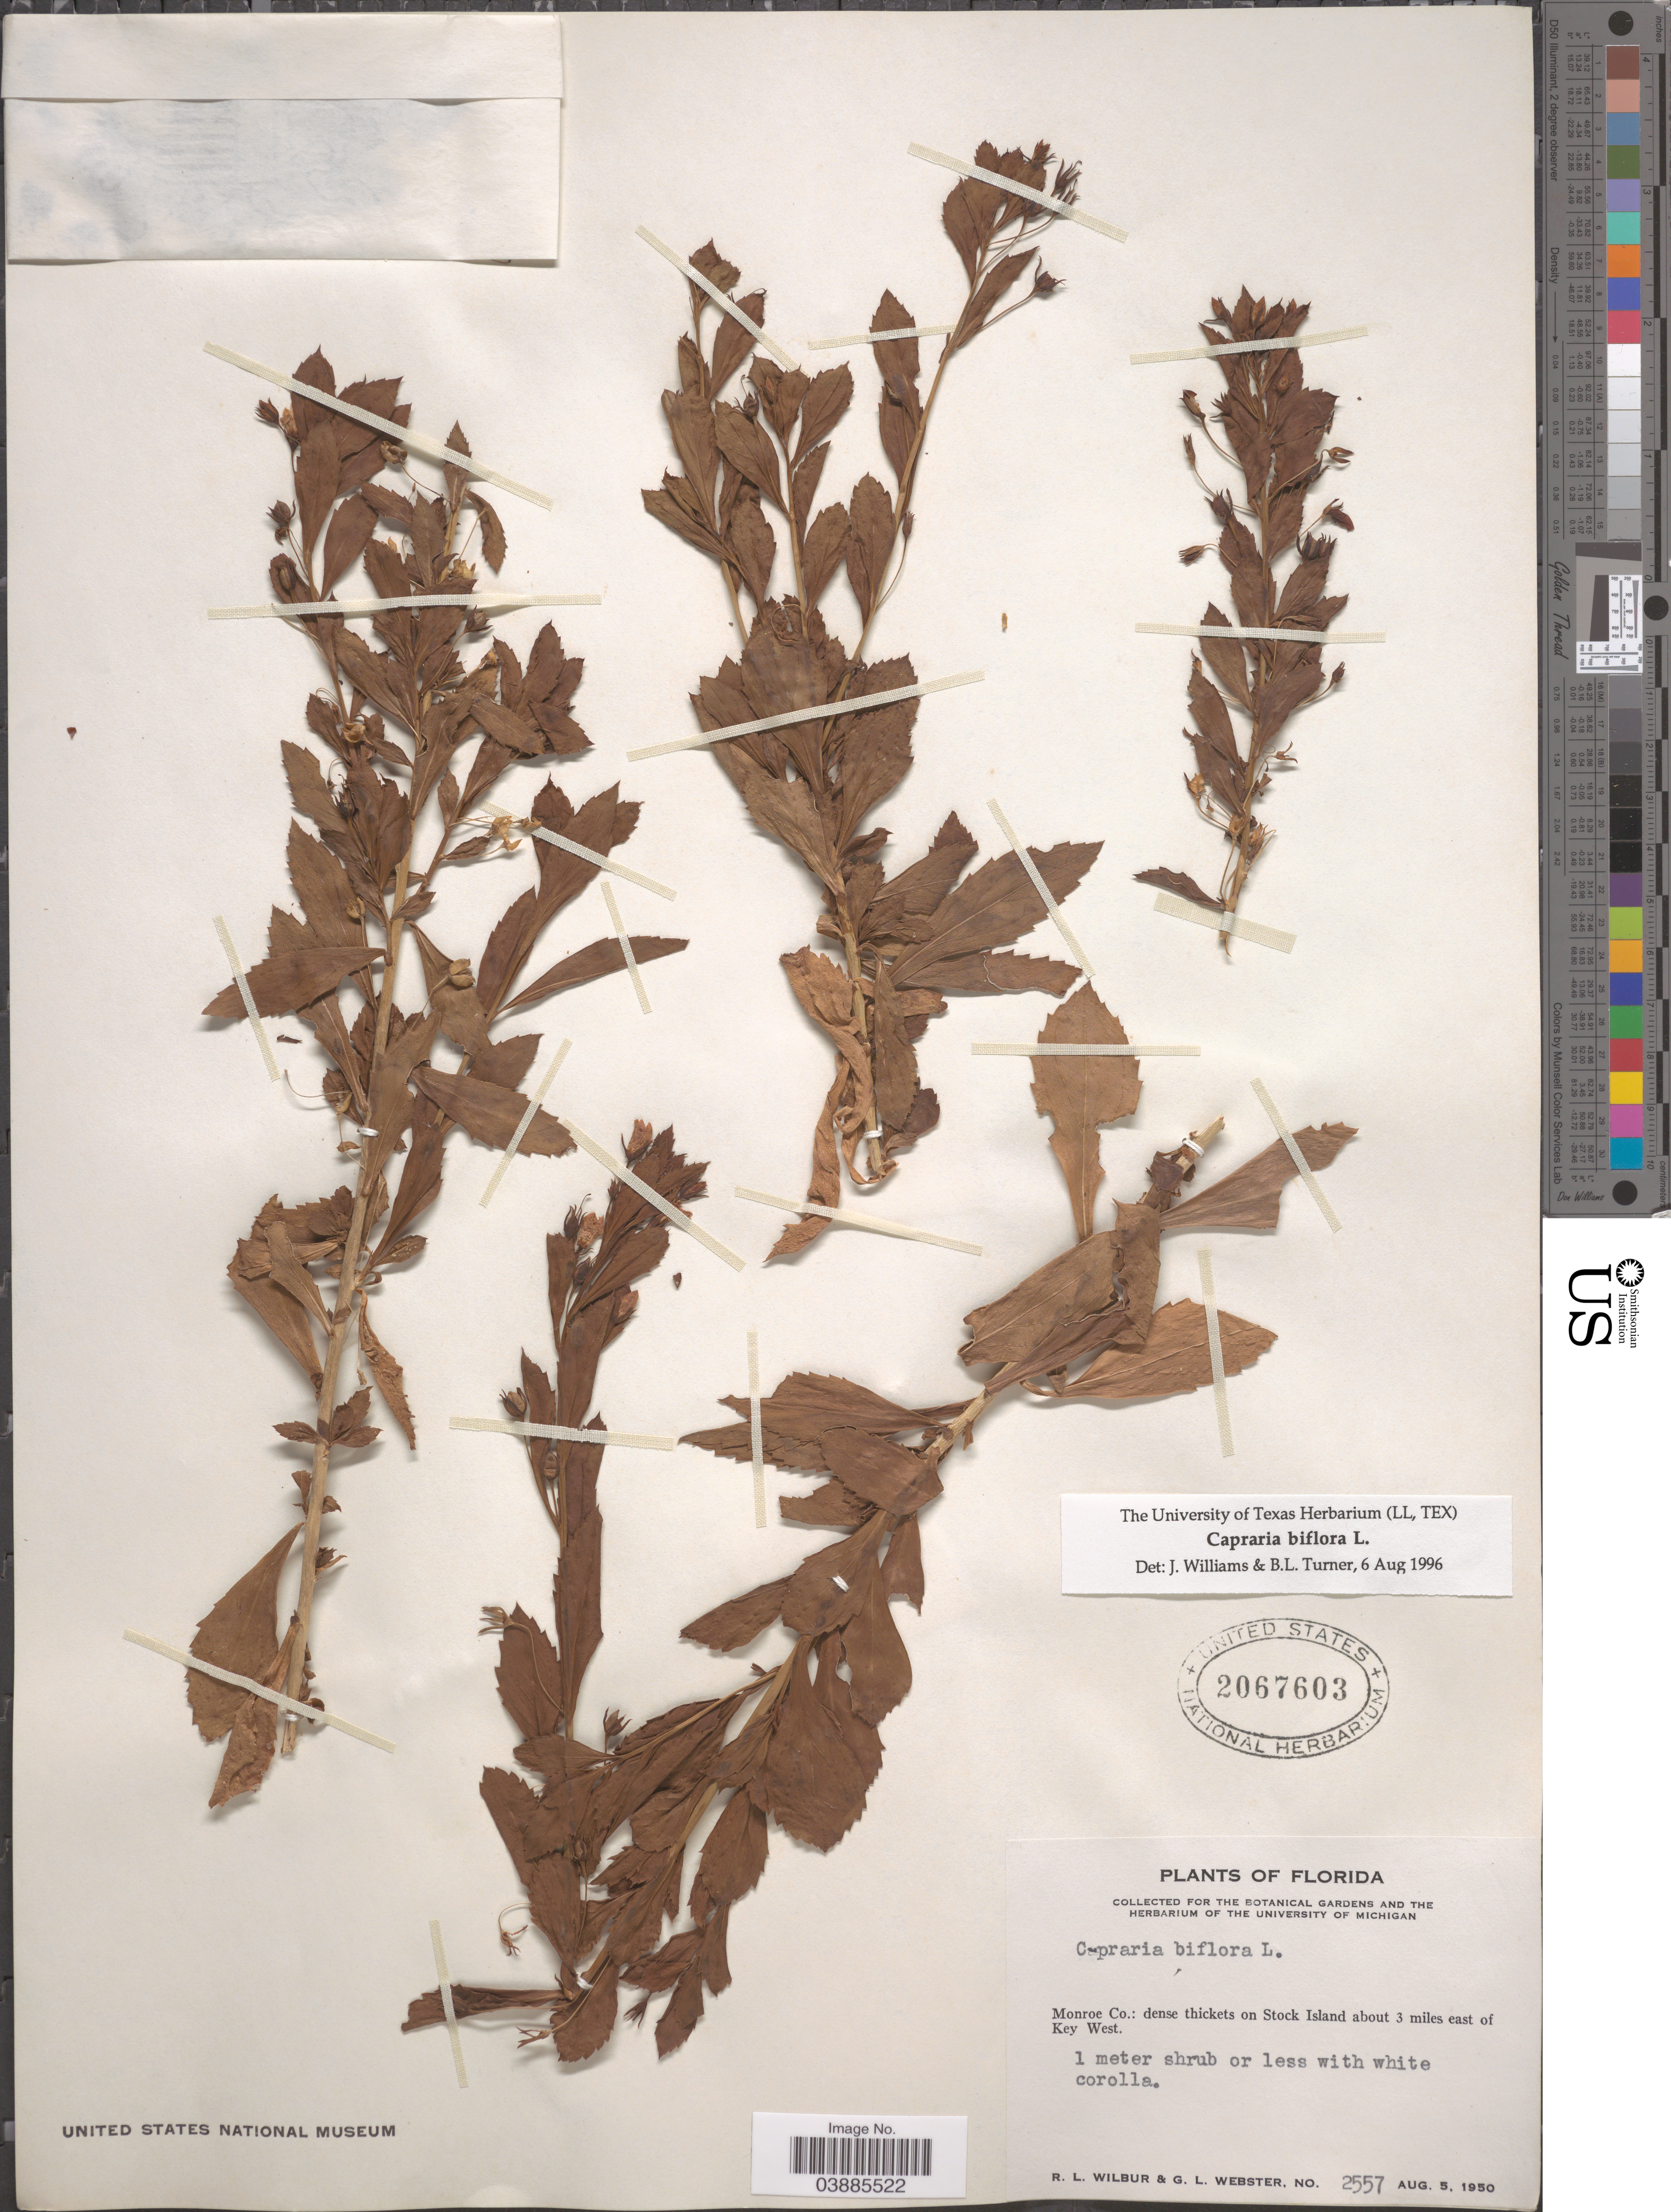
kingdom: Plantae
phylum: Tracheophyta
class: Magnoliopsida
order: Lamiales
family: Scrophulariaceae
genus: Capraria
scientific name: Capraria biflora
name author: L.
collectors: R. L. Wilbur & G. L. Webster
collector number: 2557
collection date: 1950-08-05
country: United States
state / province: Florida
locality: Monroe Co.: dense thickets on Stock Island about 3 miles east of Key West.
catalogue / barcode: US 2067603